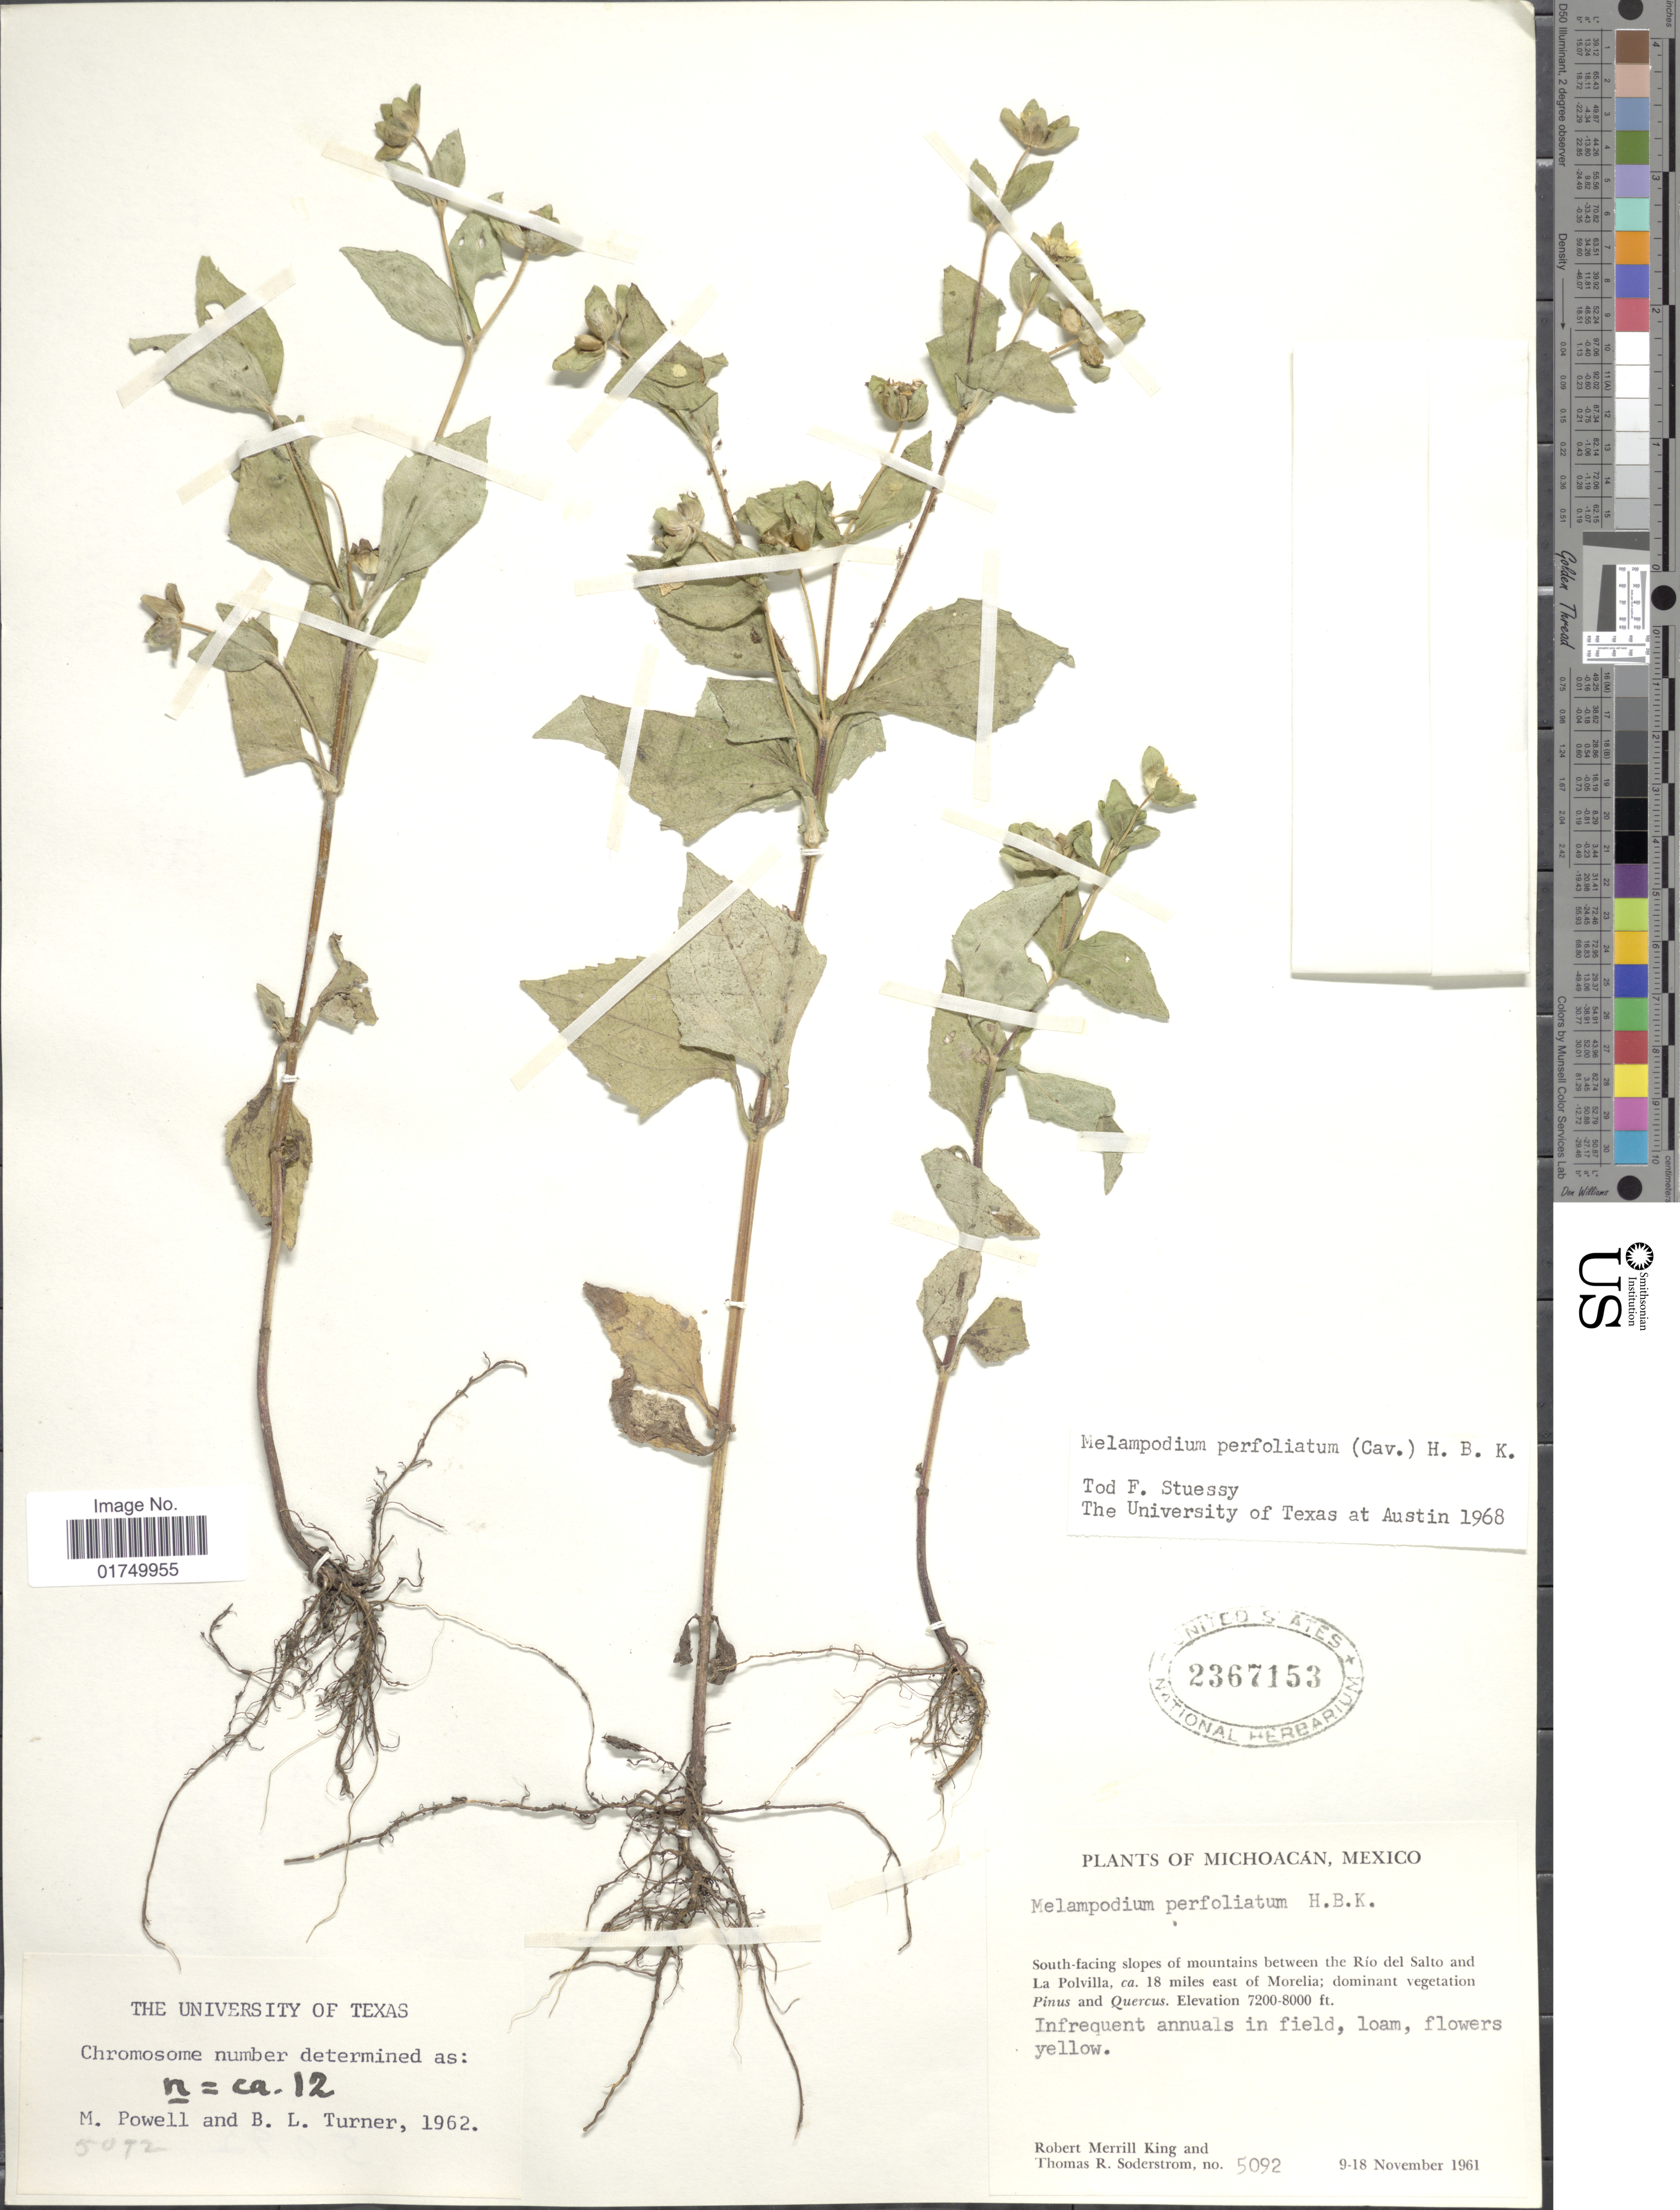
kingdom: Plantae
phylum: Tracheophyta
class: Magnoliopsida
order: Asterales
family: Asteraceae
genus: Melampodium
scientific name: Melampodium perfoliatum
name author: (Cav.) Kunth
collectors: R. M. King & T. R. Soderstrom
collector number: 5092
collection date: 1961-11-09/1961-11-18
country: Mexico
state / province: Michoacán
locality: South-facing slopes of mountains between the Río del Salto and La Polvilla, ca. 18 miles east of Morelia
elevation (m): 2195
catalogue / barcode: US 2367153